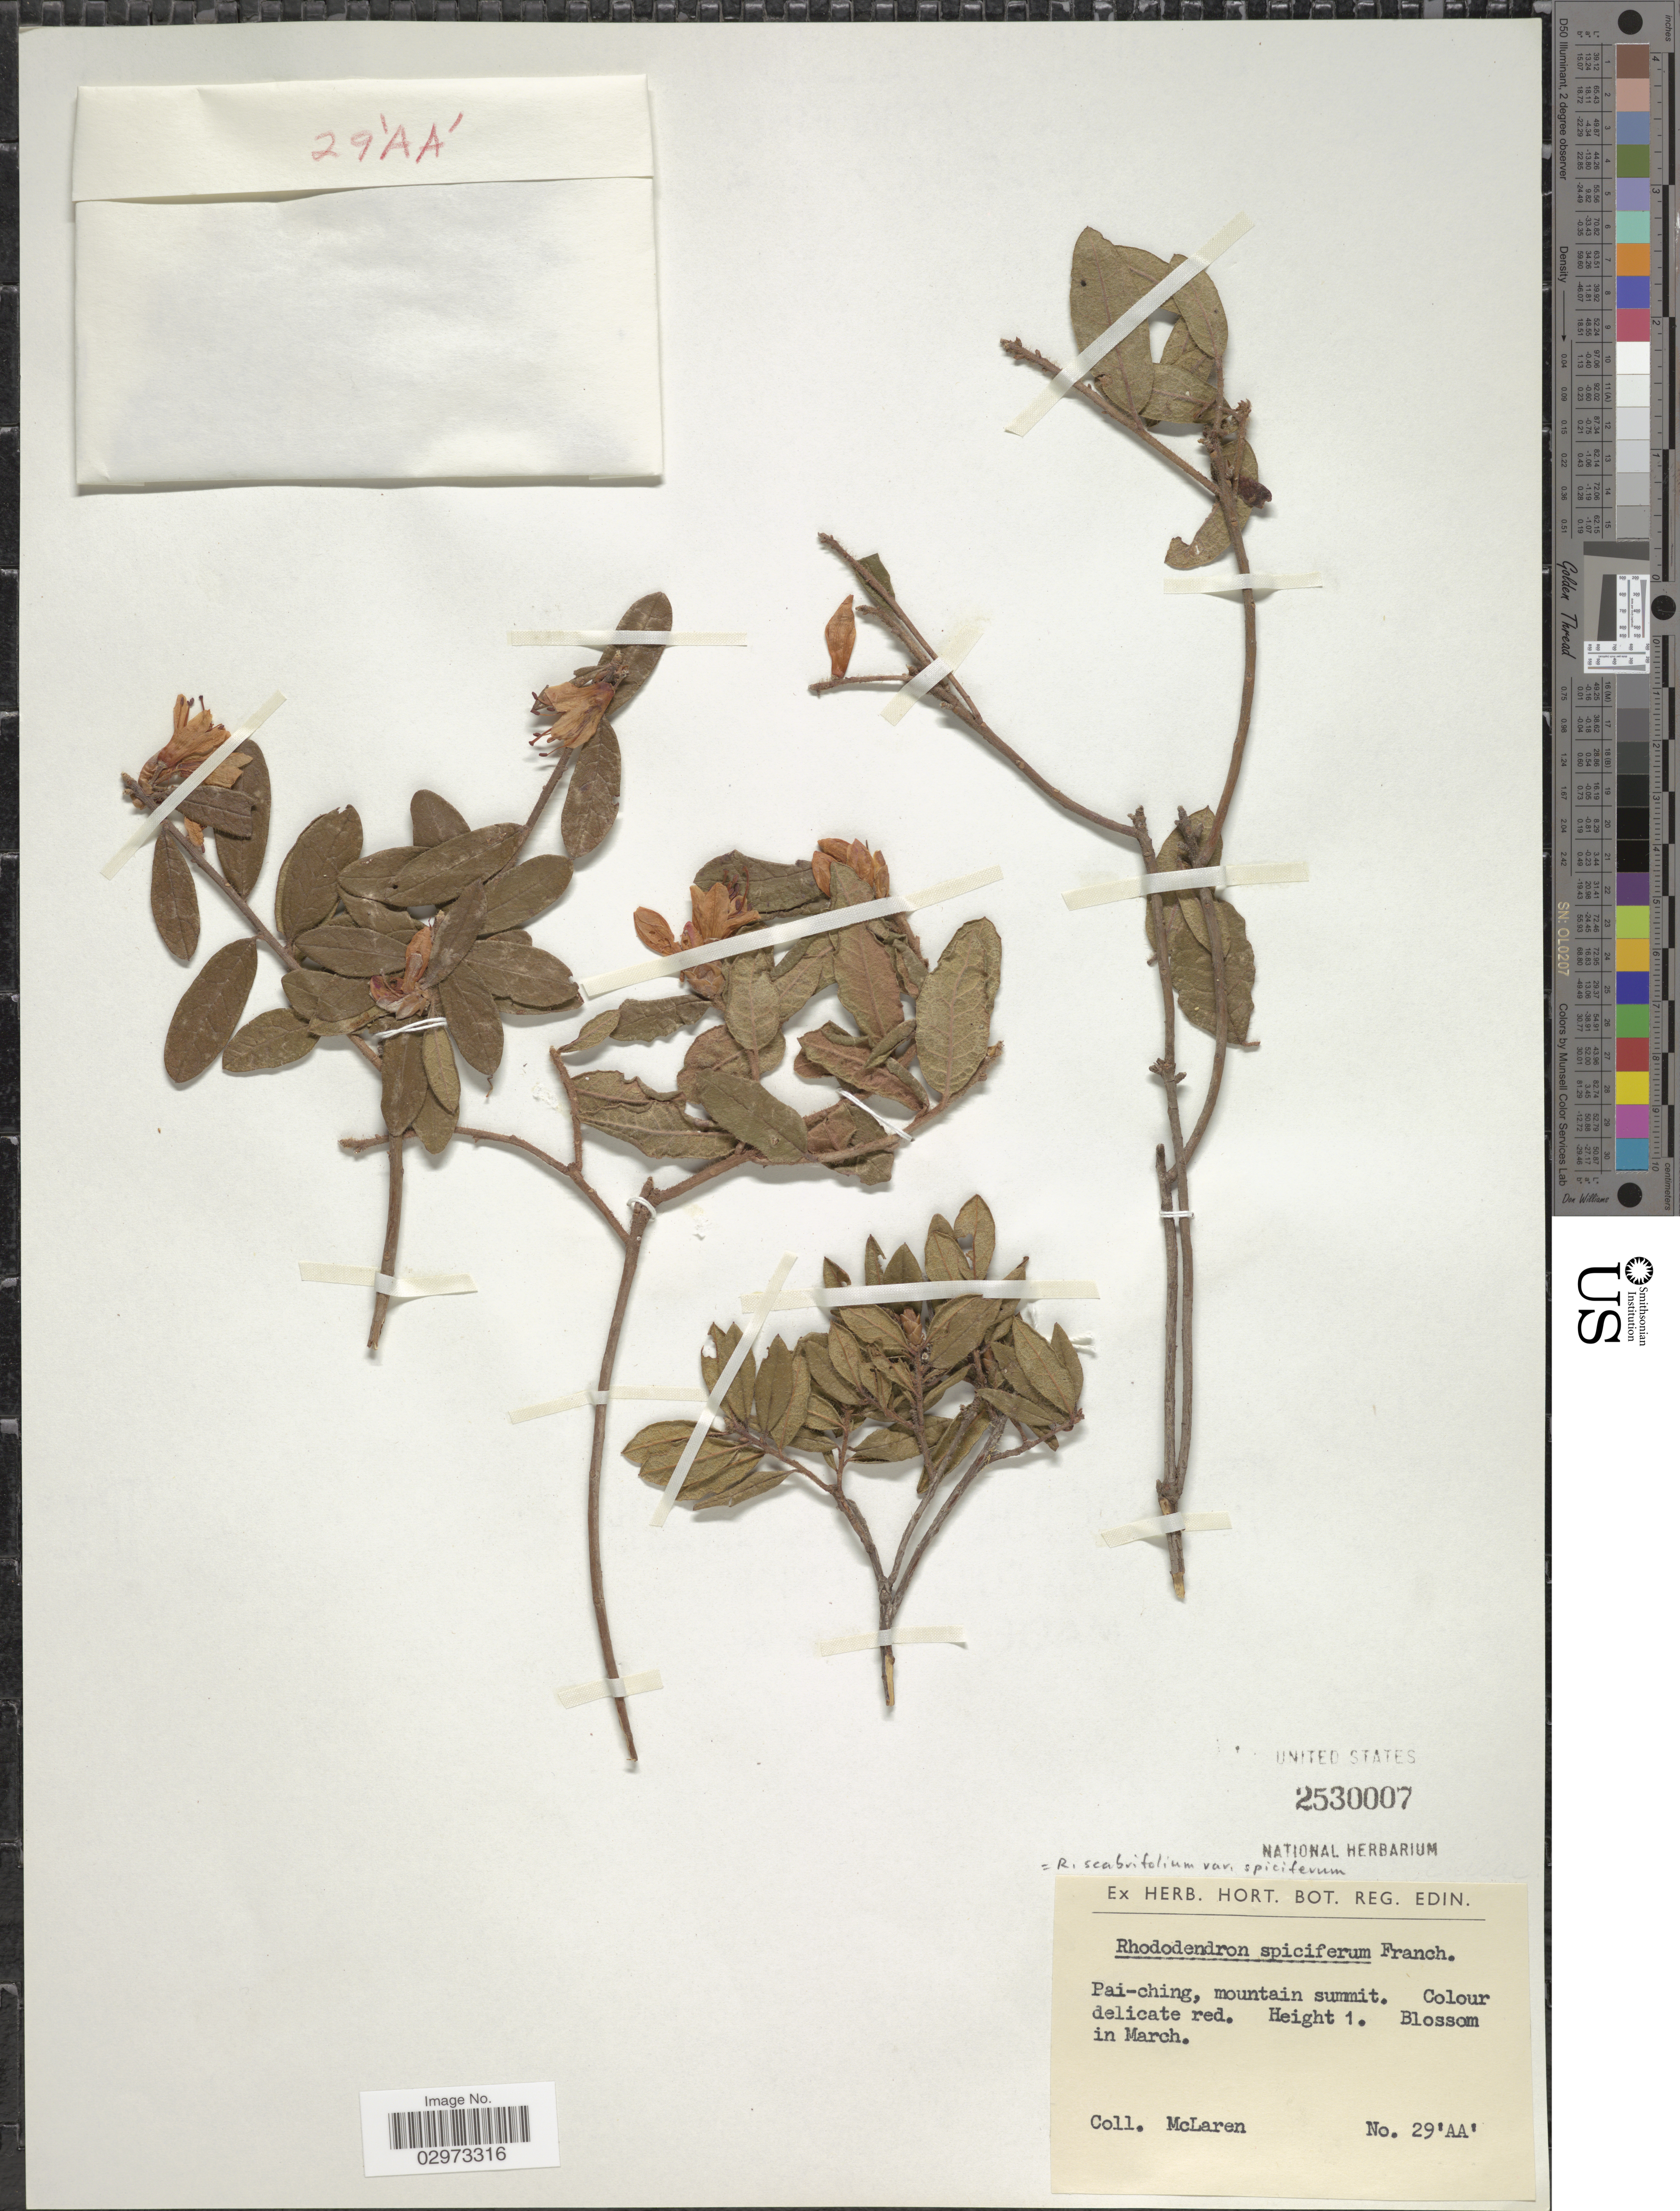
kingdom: Plantae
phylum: Tracheophyta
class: Magnoliopsida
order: Ericales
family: Ericaceae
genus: Rhododendron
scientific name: Rhododendron scabrifolium var. spiciferum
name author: (Franch.) Cullen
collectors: McLaren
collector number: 29'AA'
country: China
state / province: Shanxi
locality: Pai-Ching, mountain summit.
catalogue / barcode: US 2530007